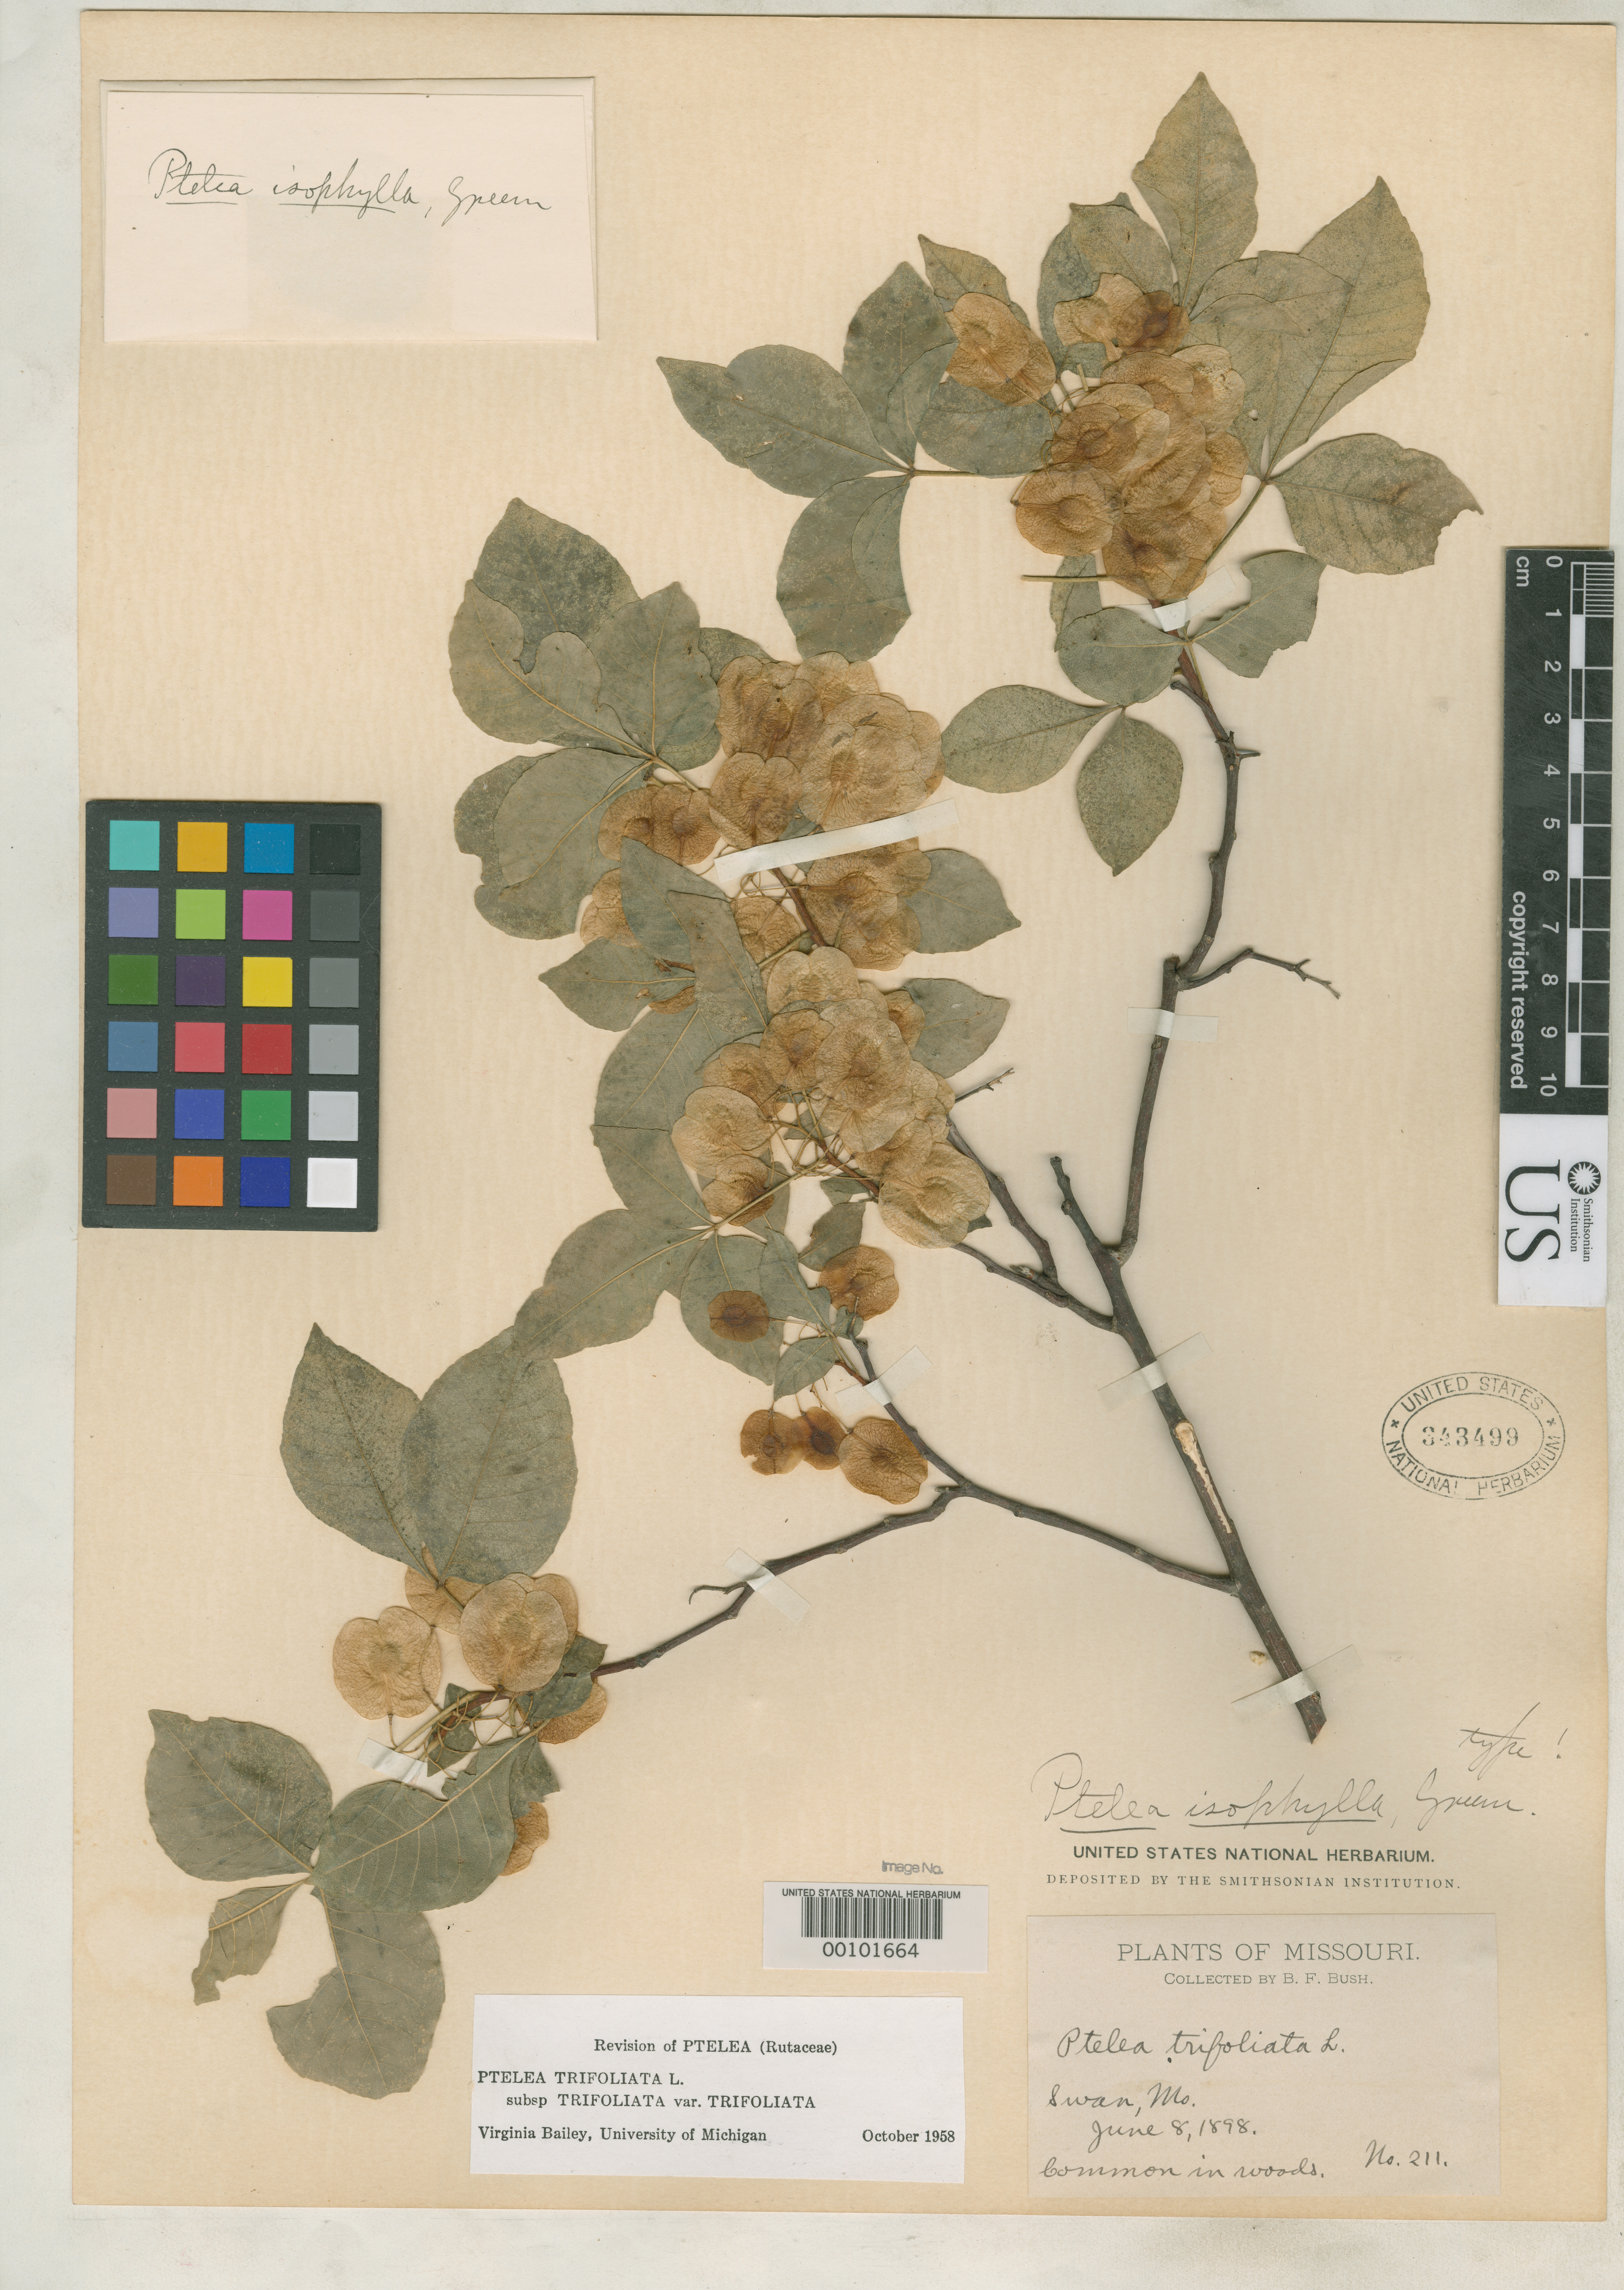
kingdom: Plantae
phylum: Tracheophyta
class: Magnoliopsida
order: Sapindales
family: Rutaceae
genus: Ptelea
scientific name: Ptelea isophylla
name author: Greene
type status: Holotype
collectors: B. F. Bush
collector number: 211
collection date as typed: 08 Jun 1898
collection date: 1898-06-08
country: United States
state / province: Missouri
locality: Vicinity of Swan.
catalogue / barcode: US 343499